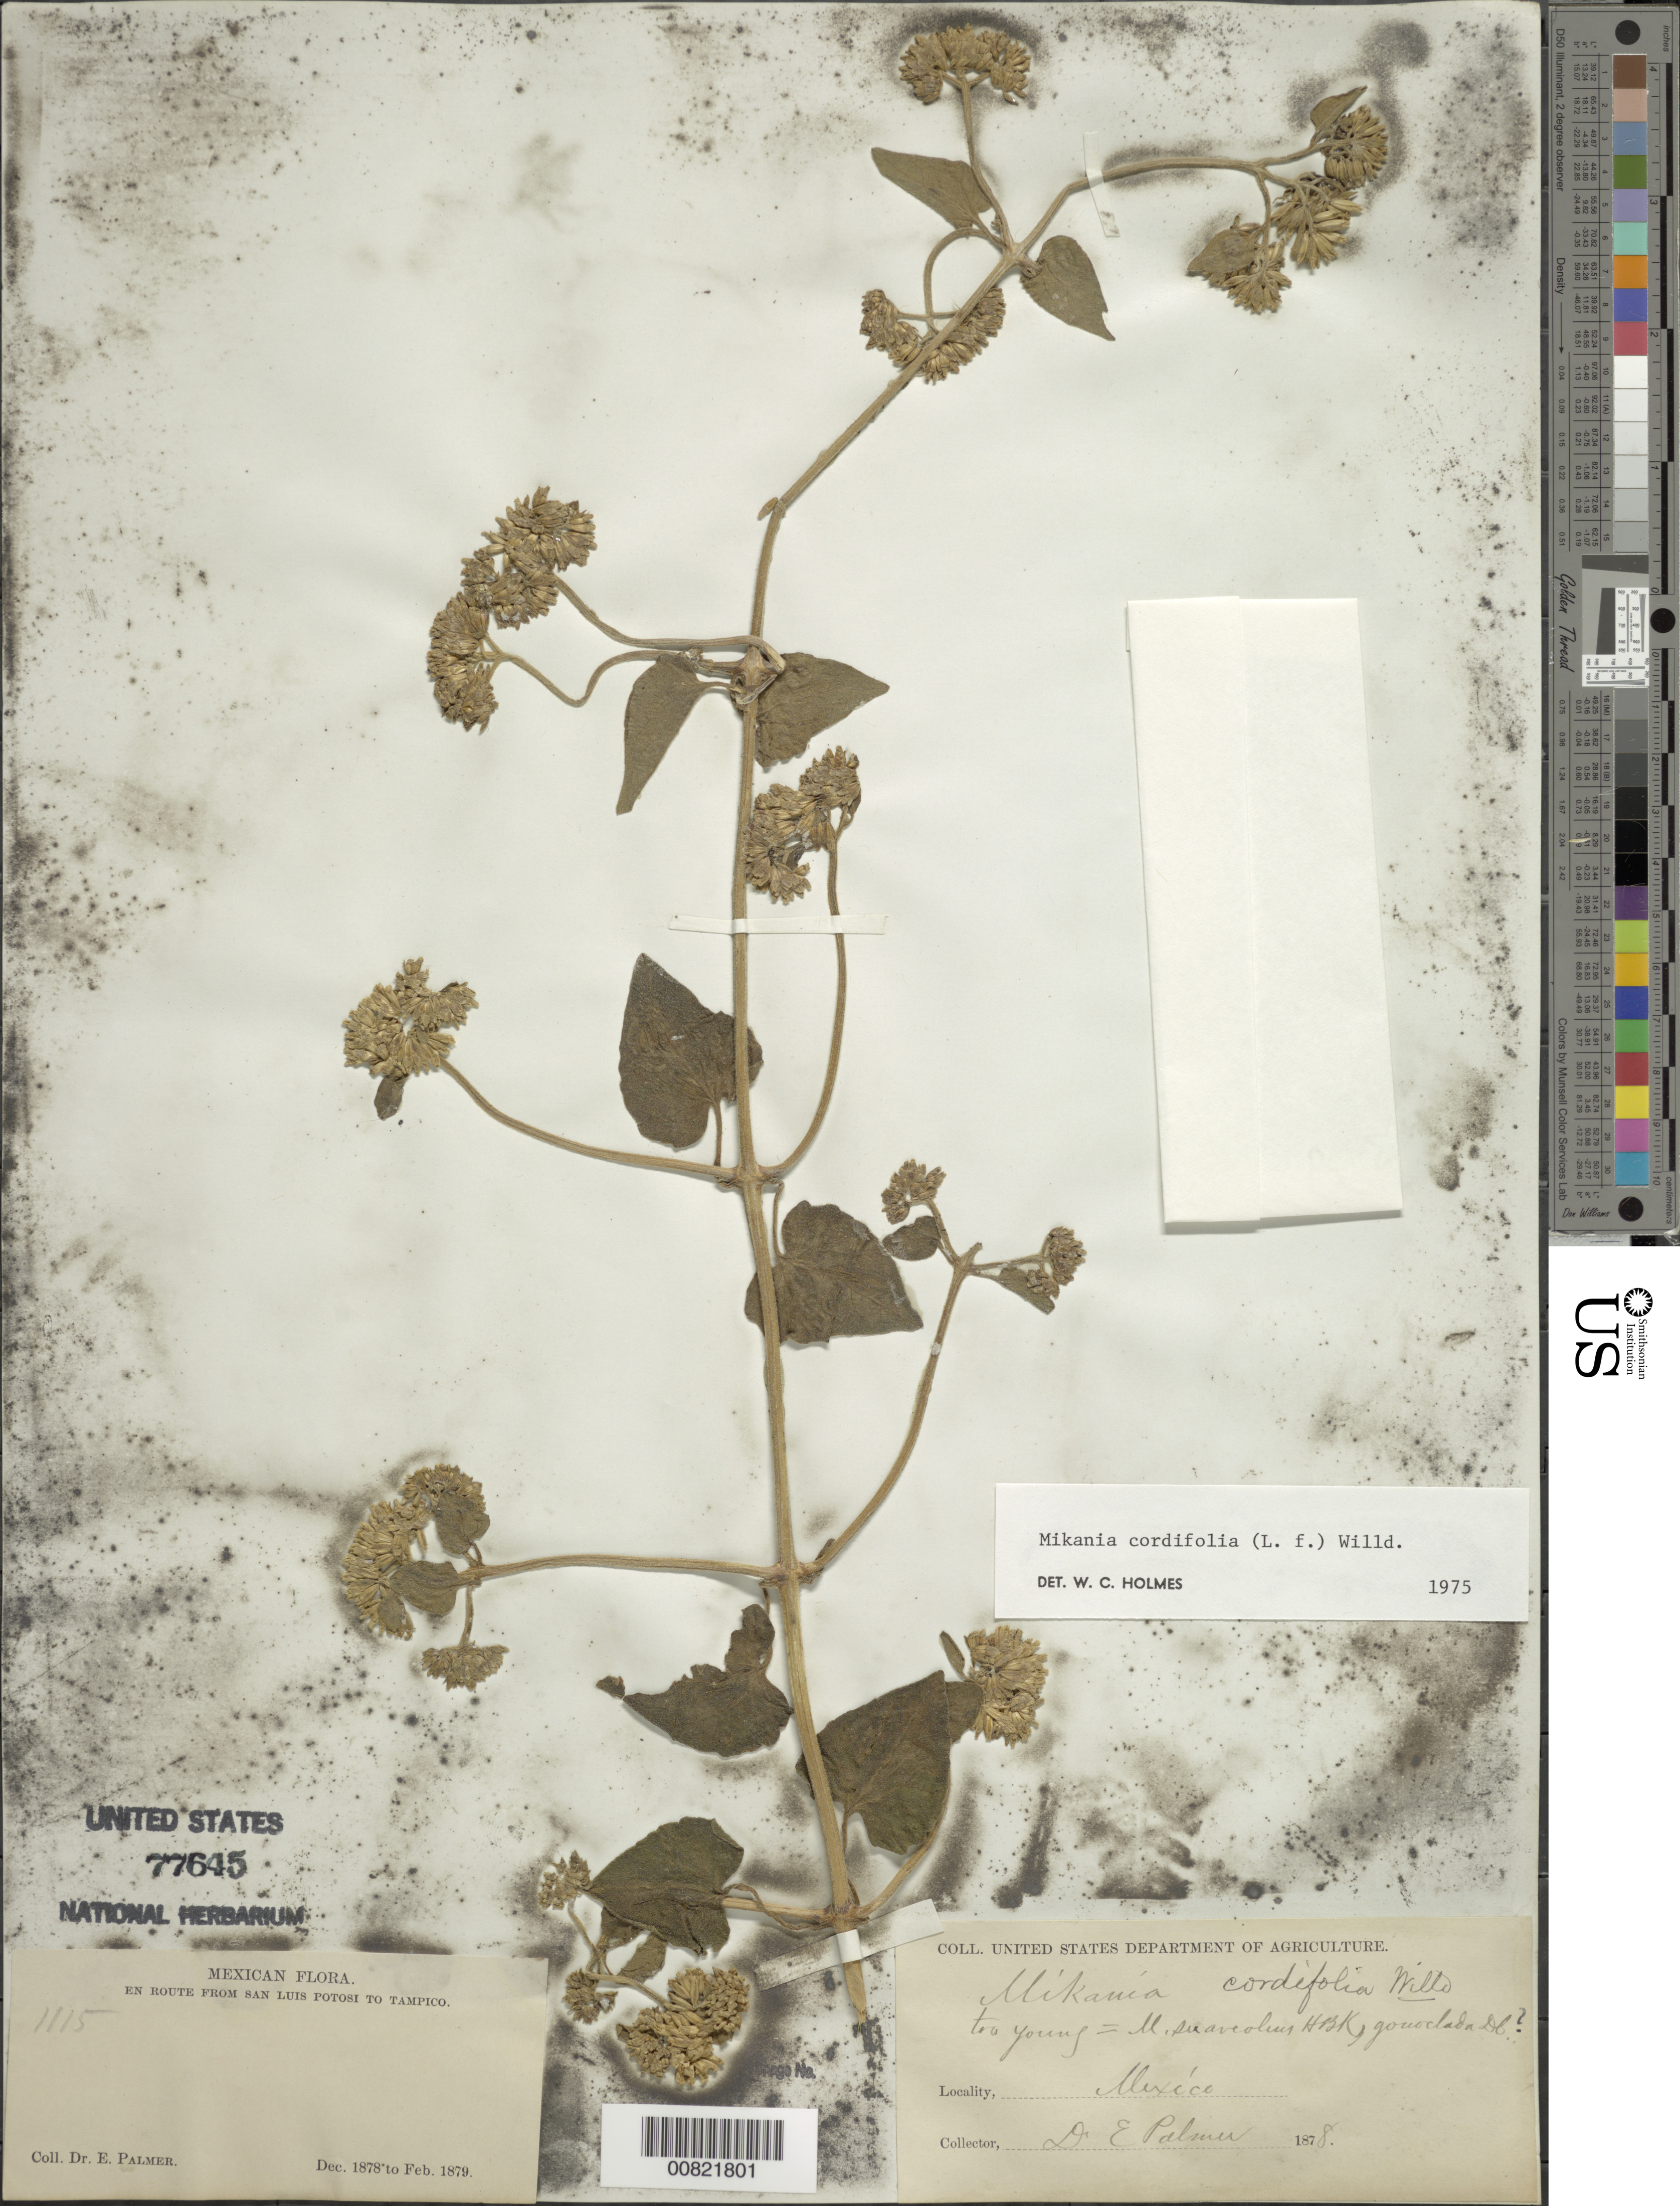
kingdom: Plantae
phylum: Tracheophyta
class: Magnoliopsida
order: Asterales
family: Asteraceae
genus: Mikania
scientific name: Mikania cordifolia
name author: Kunth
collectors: E. Palmer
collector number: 1115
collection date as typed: Dec 1878 to -- Feb 1879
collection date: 1878-12/1879-02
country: Mexico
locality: En route from San Luis Potosí to Tampico, Tamaulipas.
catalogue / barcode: US 77645